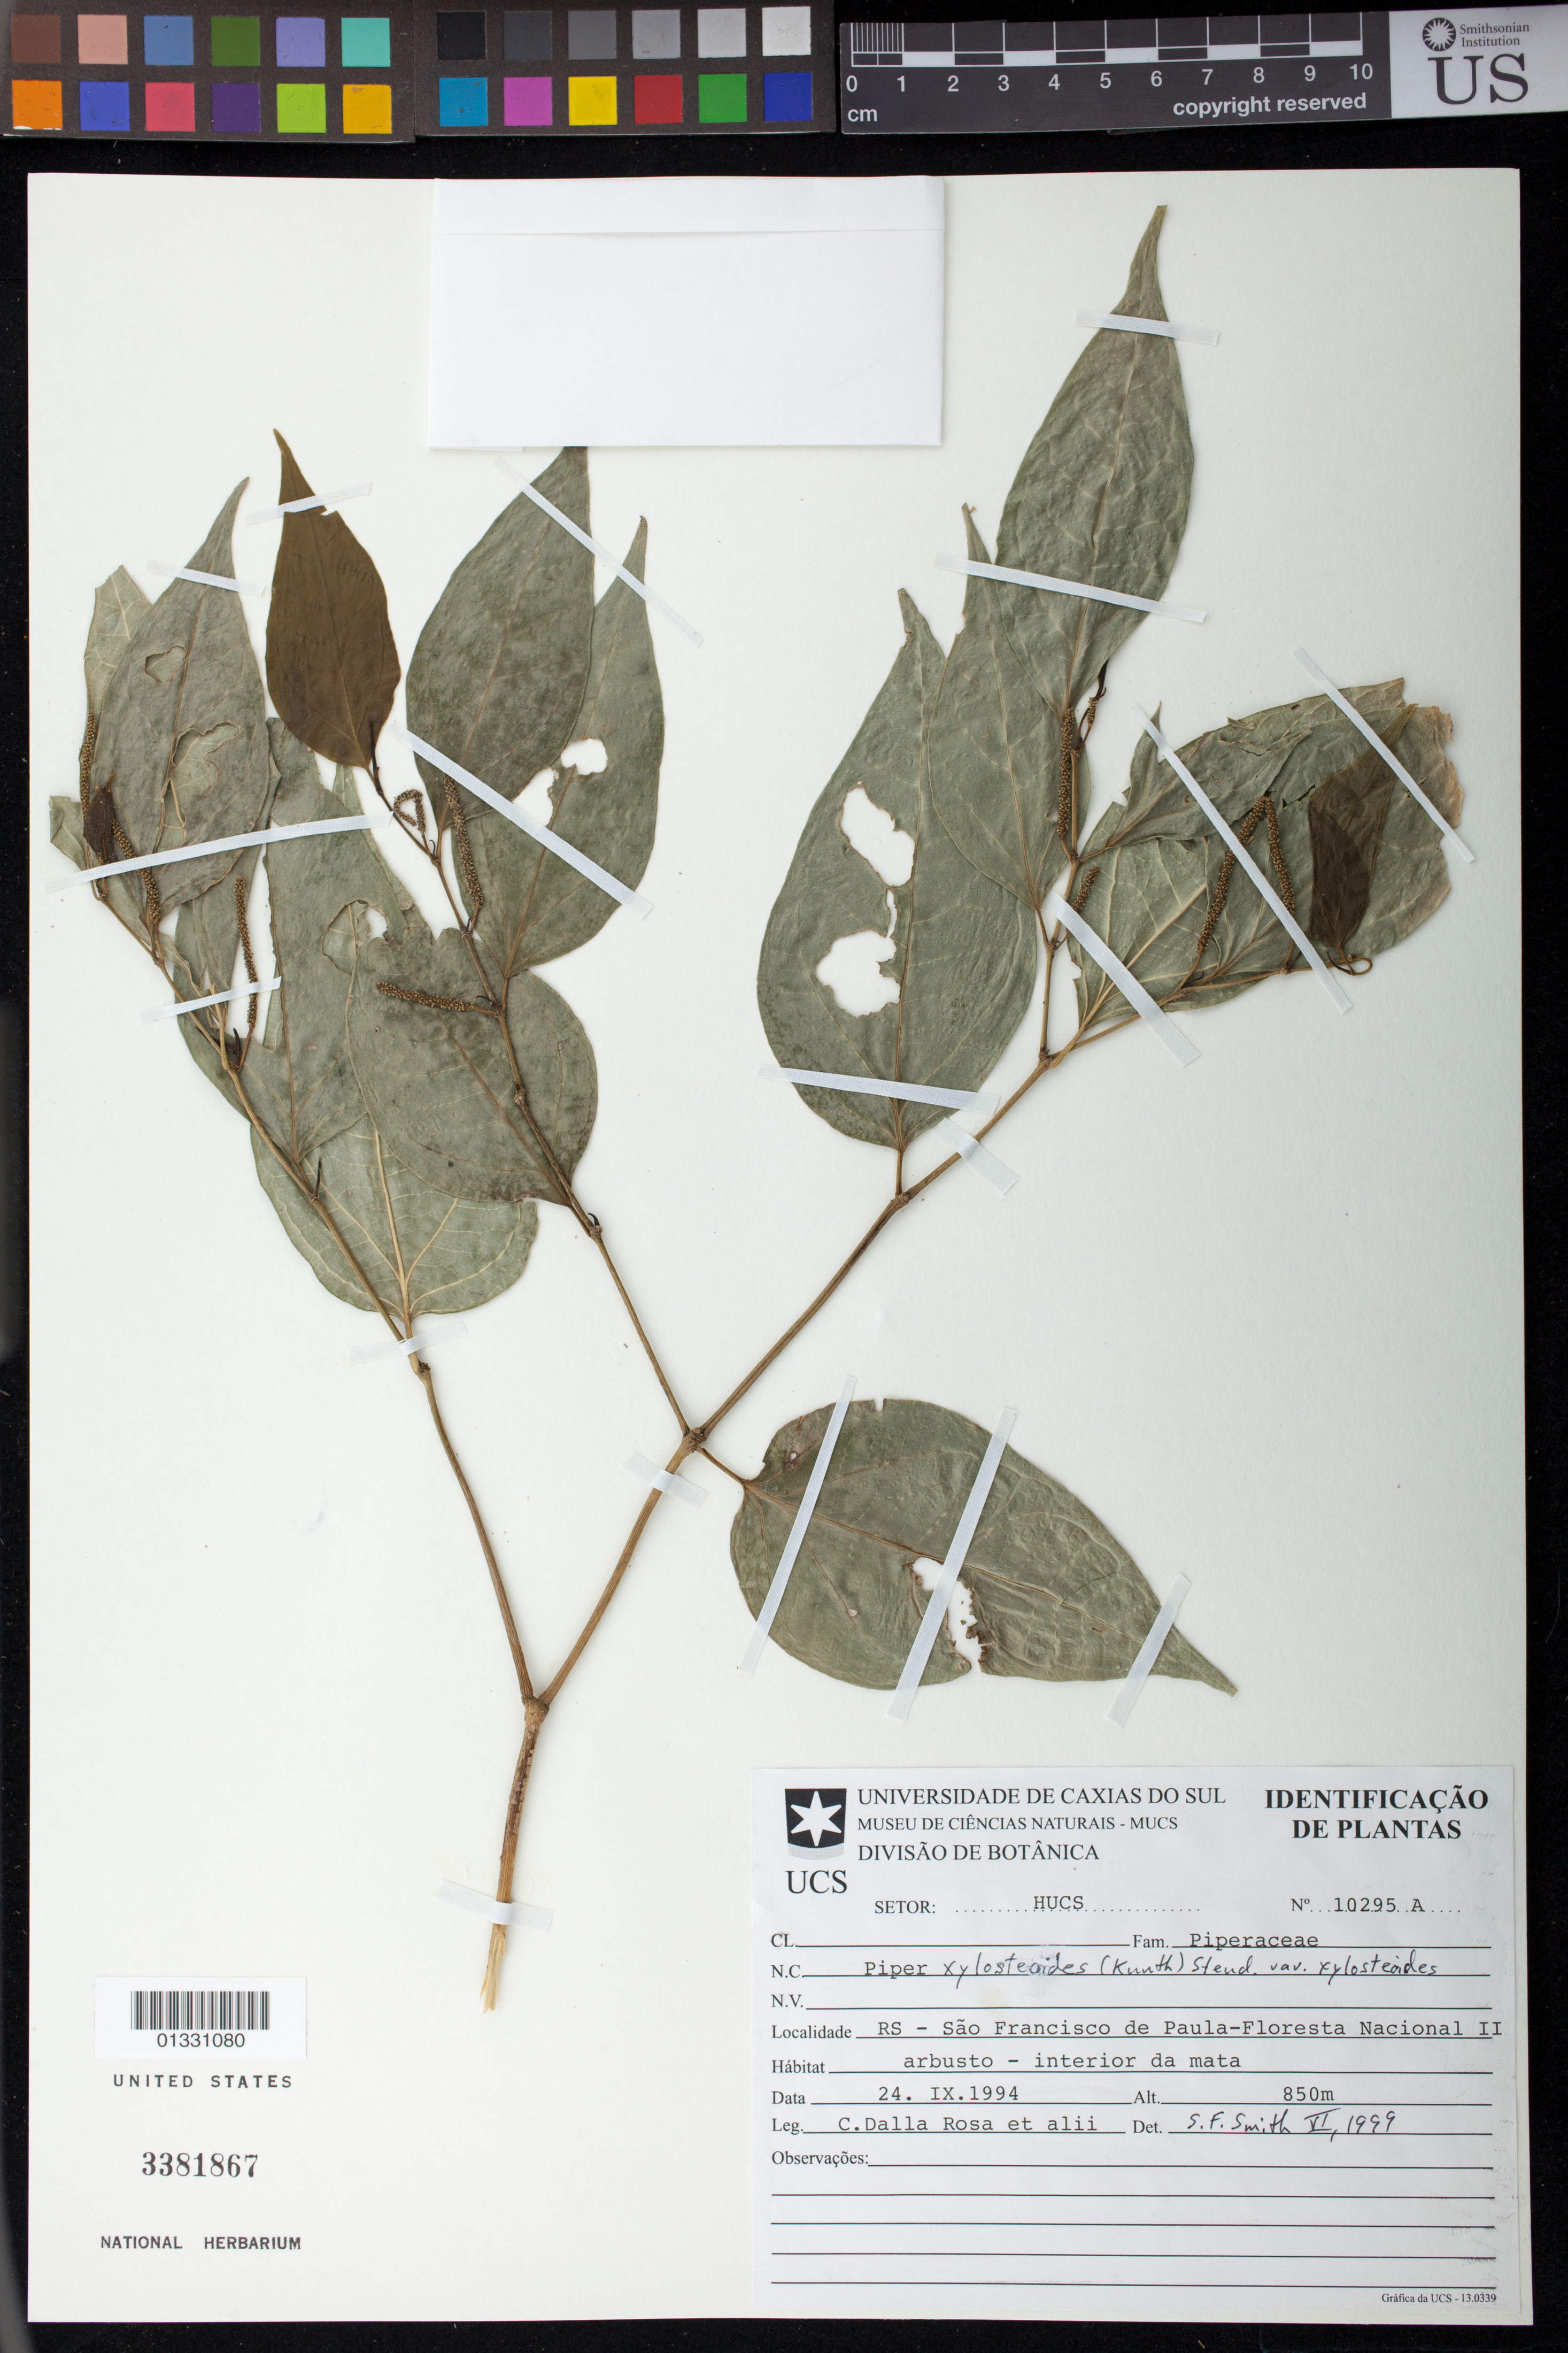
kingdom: Plantae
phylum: Tracheophyta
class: Magnoliopsida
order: Piperales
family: Piperaceae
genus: Piper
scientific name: Piper xylosteoides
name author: (Kunth) Steud.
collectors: C. D. Rosa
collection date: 1994-09-24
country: Brazil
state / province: Rio Grande do Sul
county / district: São Francisco de Paula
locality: Floresta Nacional II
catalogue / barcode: US 3381867